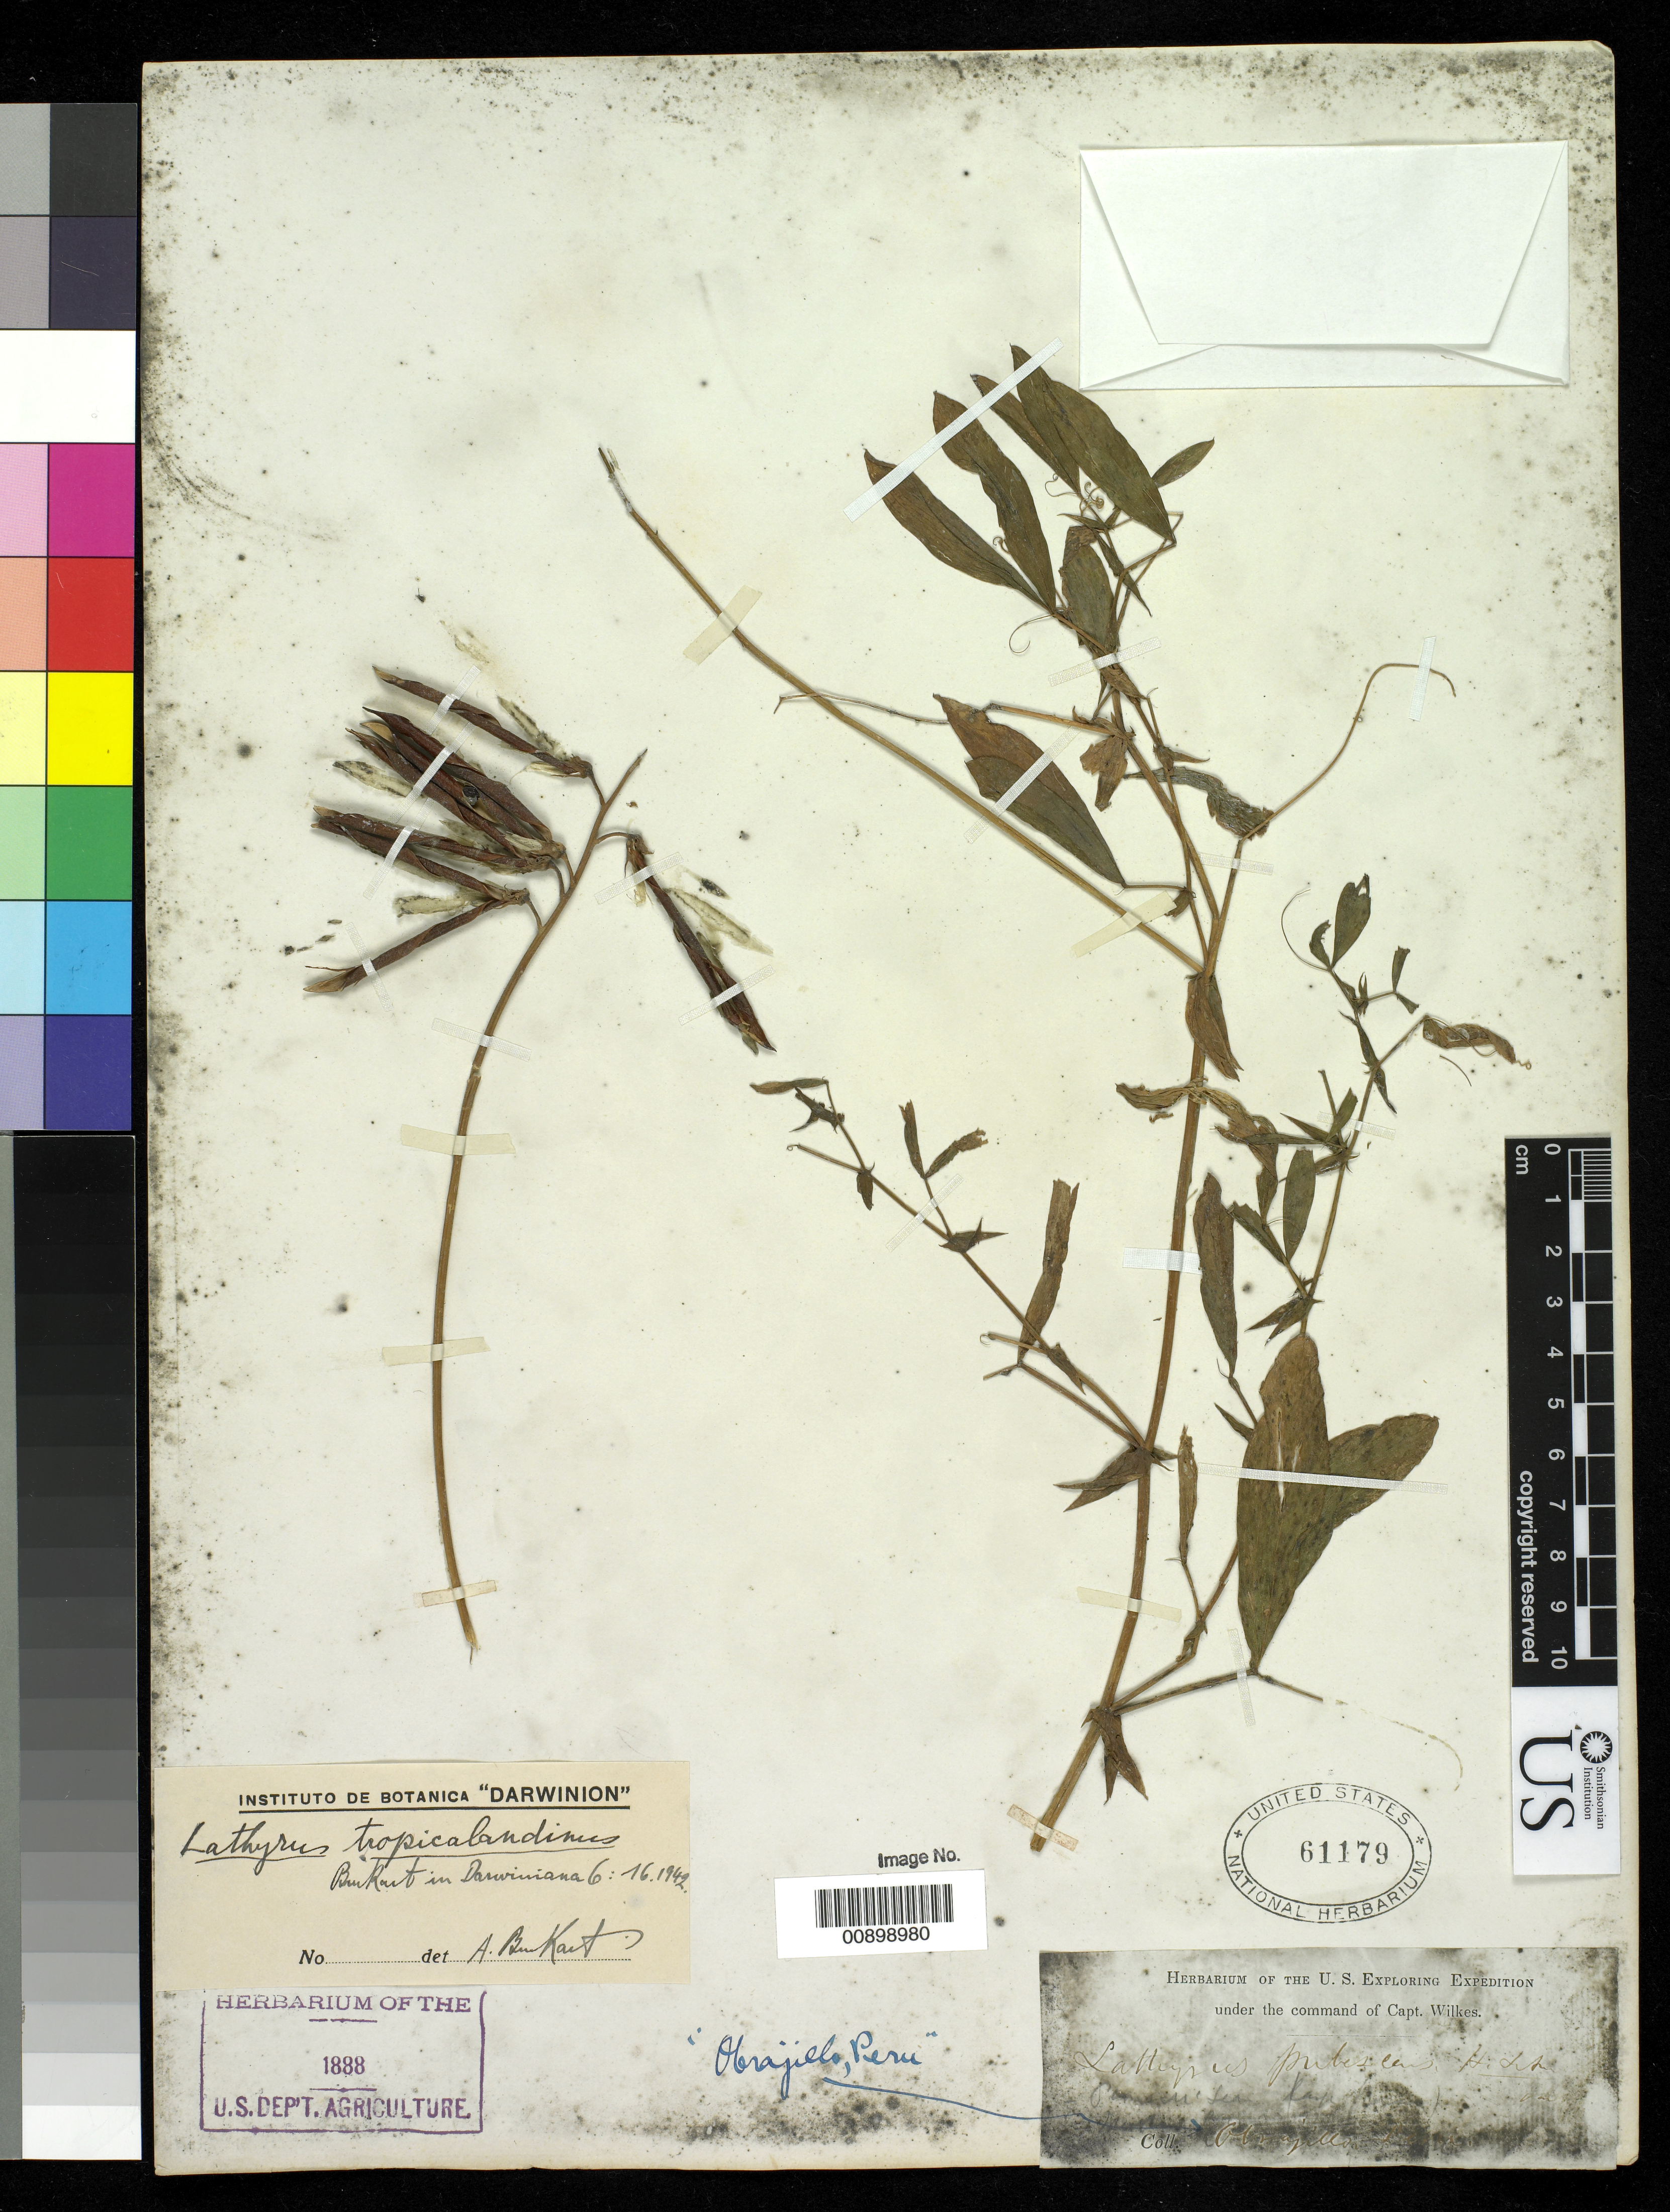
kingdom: Plantae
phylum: Tracheophyta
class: Magnoliopsida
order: Fabales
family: Fabaceae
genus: Lathyrus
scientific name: Lathyrus tropicalandinus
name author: Burkart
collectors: Wilkes Explor. Exped.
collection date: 1838/1842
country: Peru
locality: Obrajillo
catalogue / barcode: US 61179